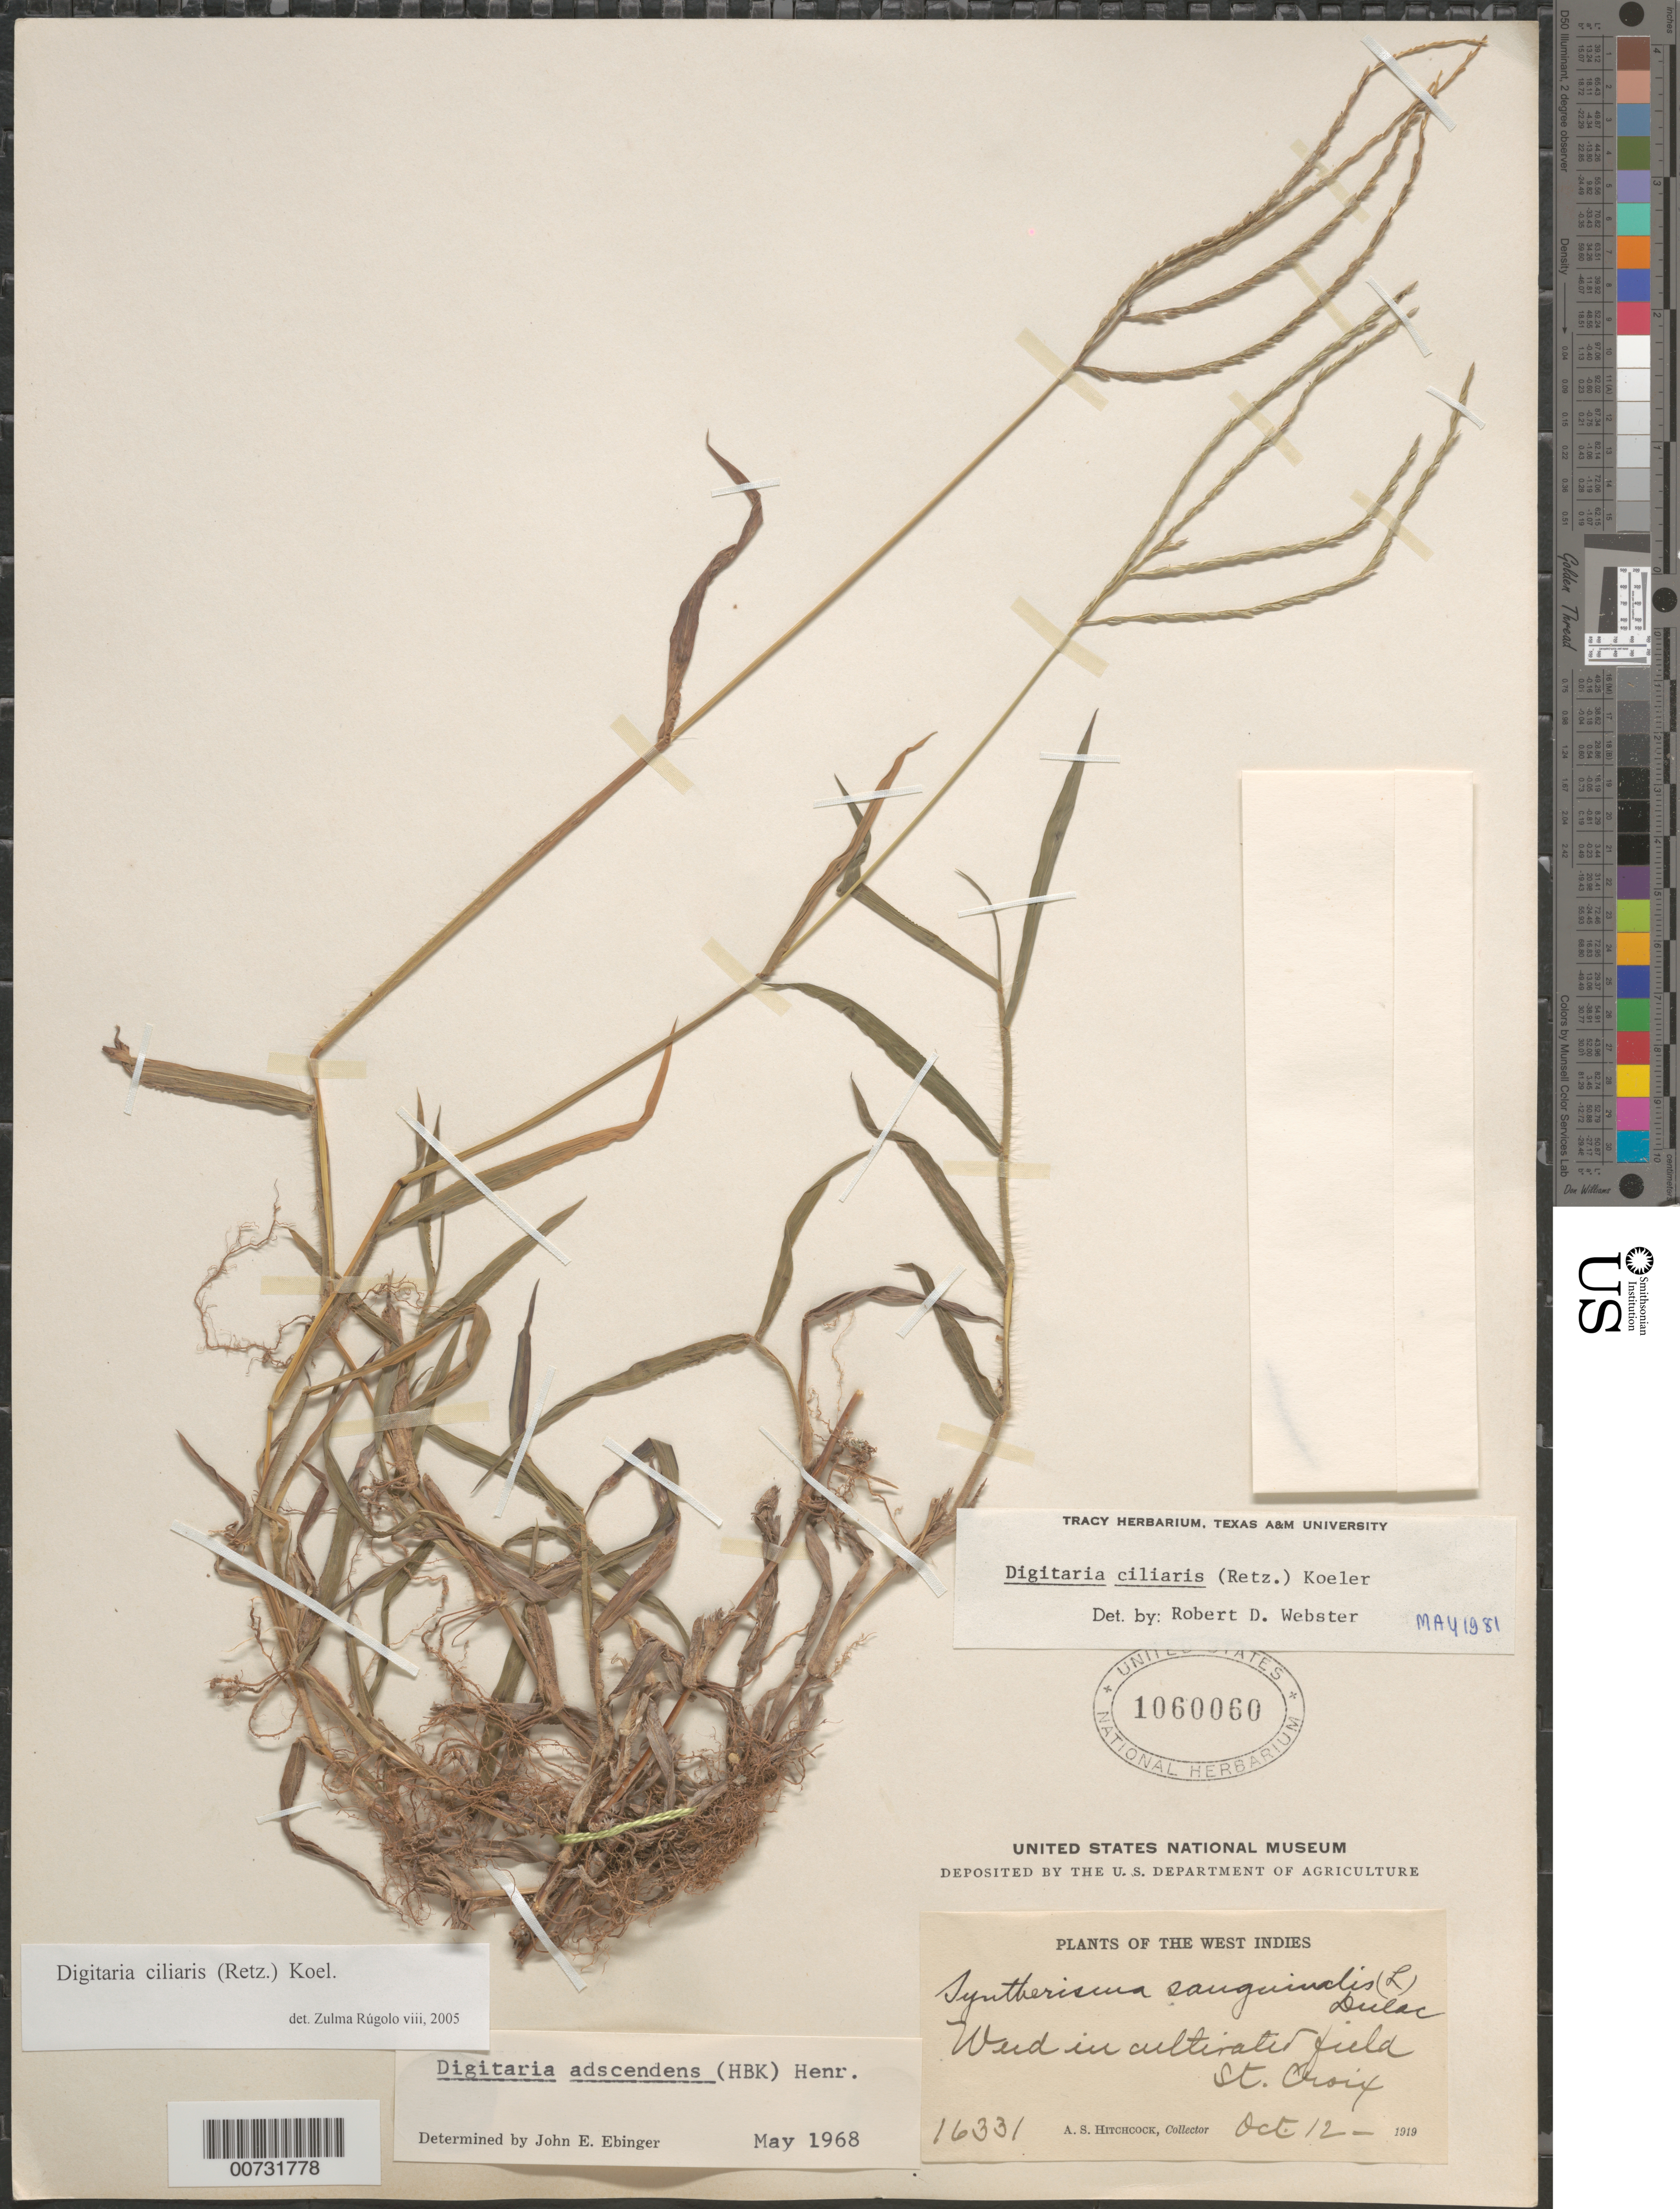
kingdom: Plantae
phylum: Tracheophyta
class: Liliopsida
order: Poales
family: Poaceae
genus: Digitaria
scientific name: Digitaria ciliaris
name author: (Retz.) Koeler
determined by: Webster, Robert D.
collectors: A. S. Hitchcock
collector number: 16331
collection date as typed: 12 Oct 1919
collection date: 1919-10-12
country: U.S. Virgin Islands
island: St. Croix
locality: St. Croix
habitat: In cultivated field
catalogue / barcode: US 1060060